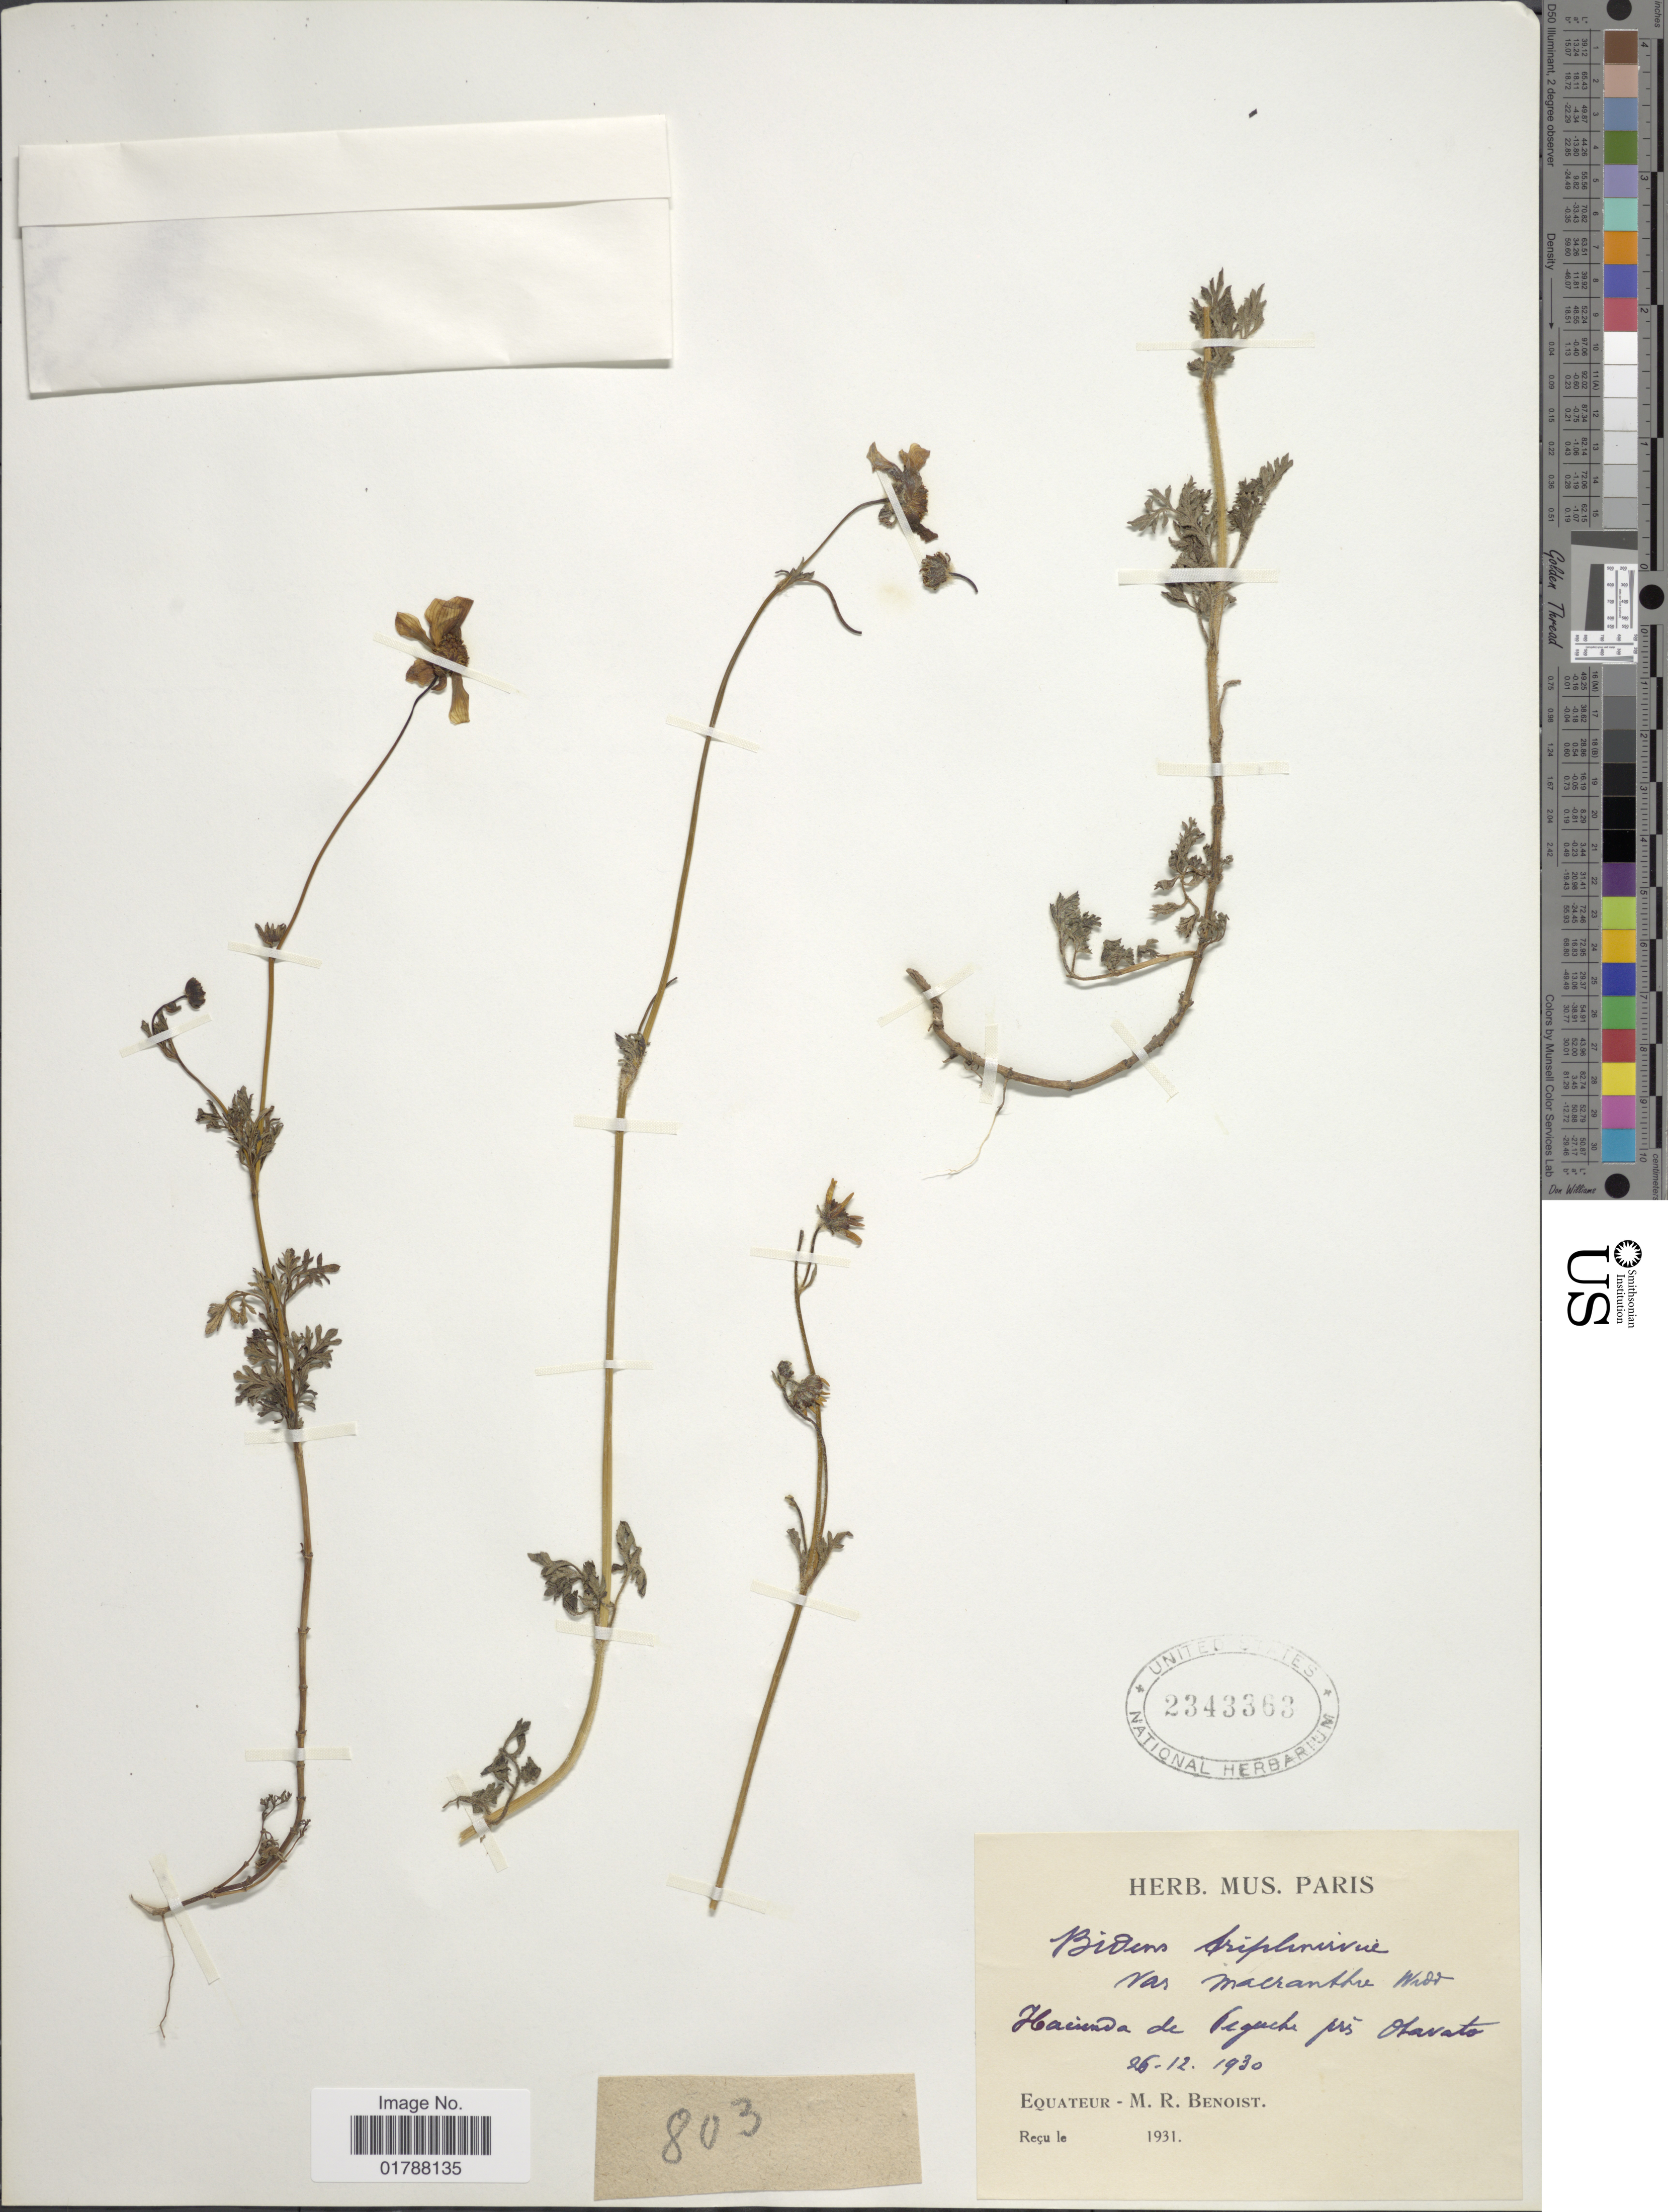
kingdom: Plantae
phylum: Tracheophyta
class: Magnoliopsida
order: Asterales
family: Asteraceae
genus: Bidens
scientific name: Bidens andicola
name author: Kunth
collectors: R. Benoist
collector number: s.n,.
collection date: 1930-12-26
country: Ecuador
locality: Hacienda de Peguche pres Otavata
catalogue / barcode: US 2343363